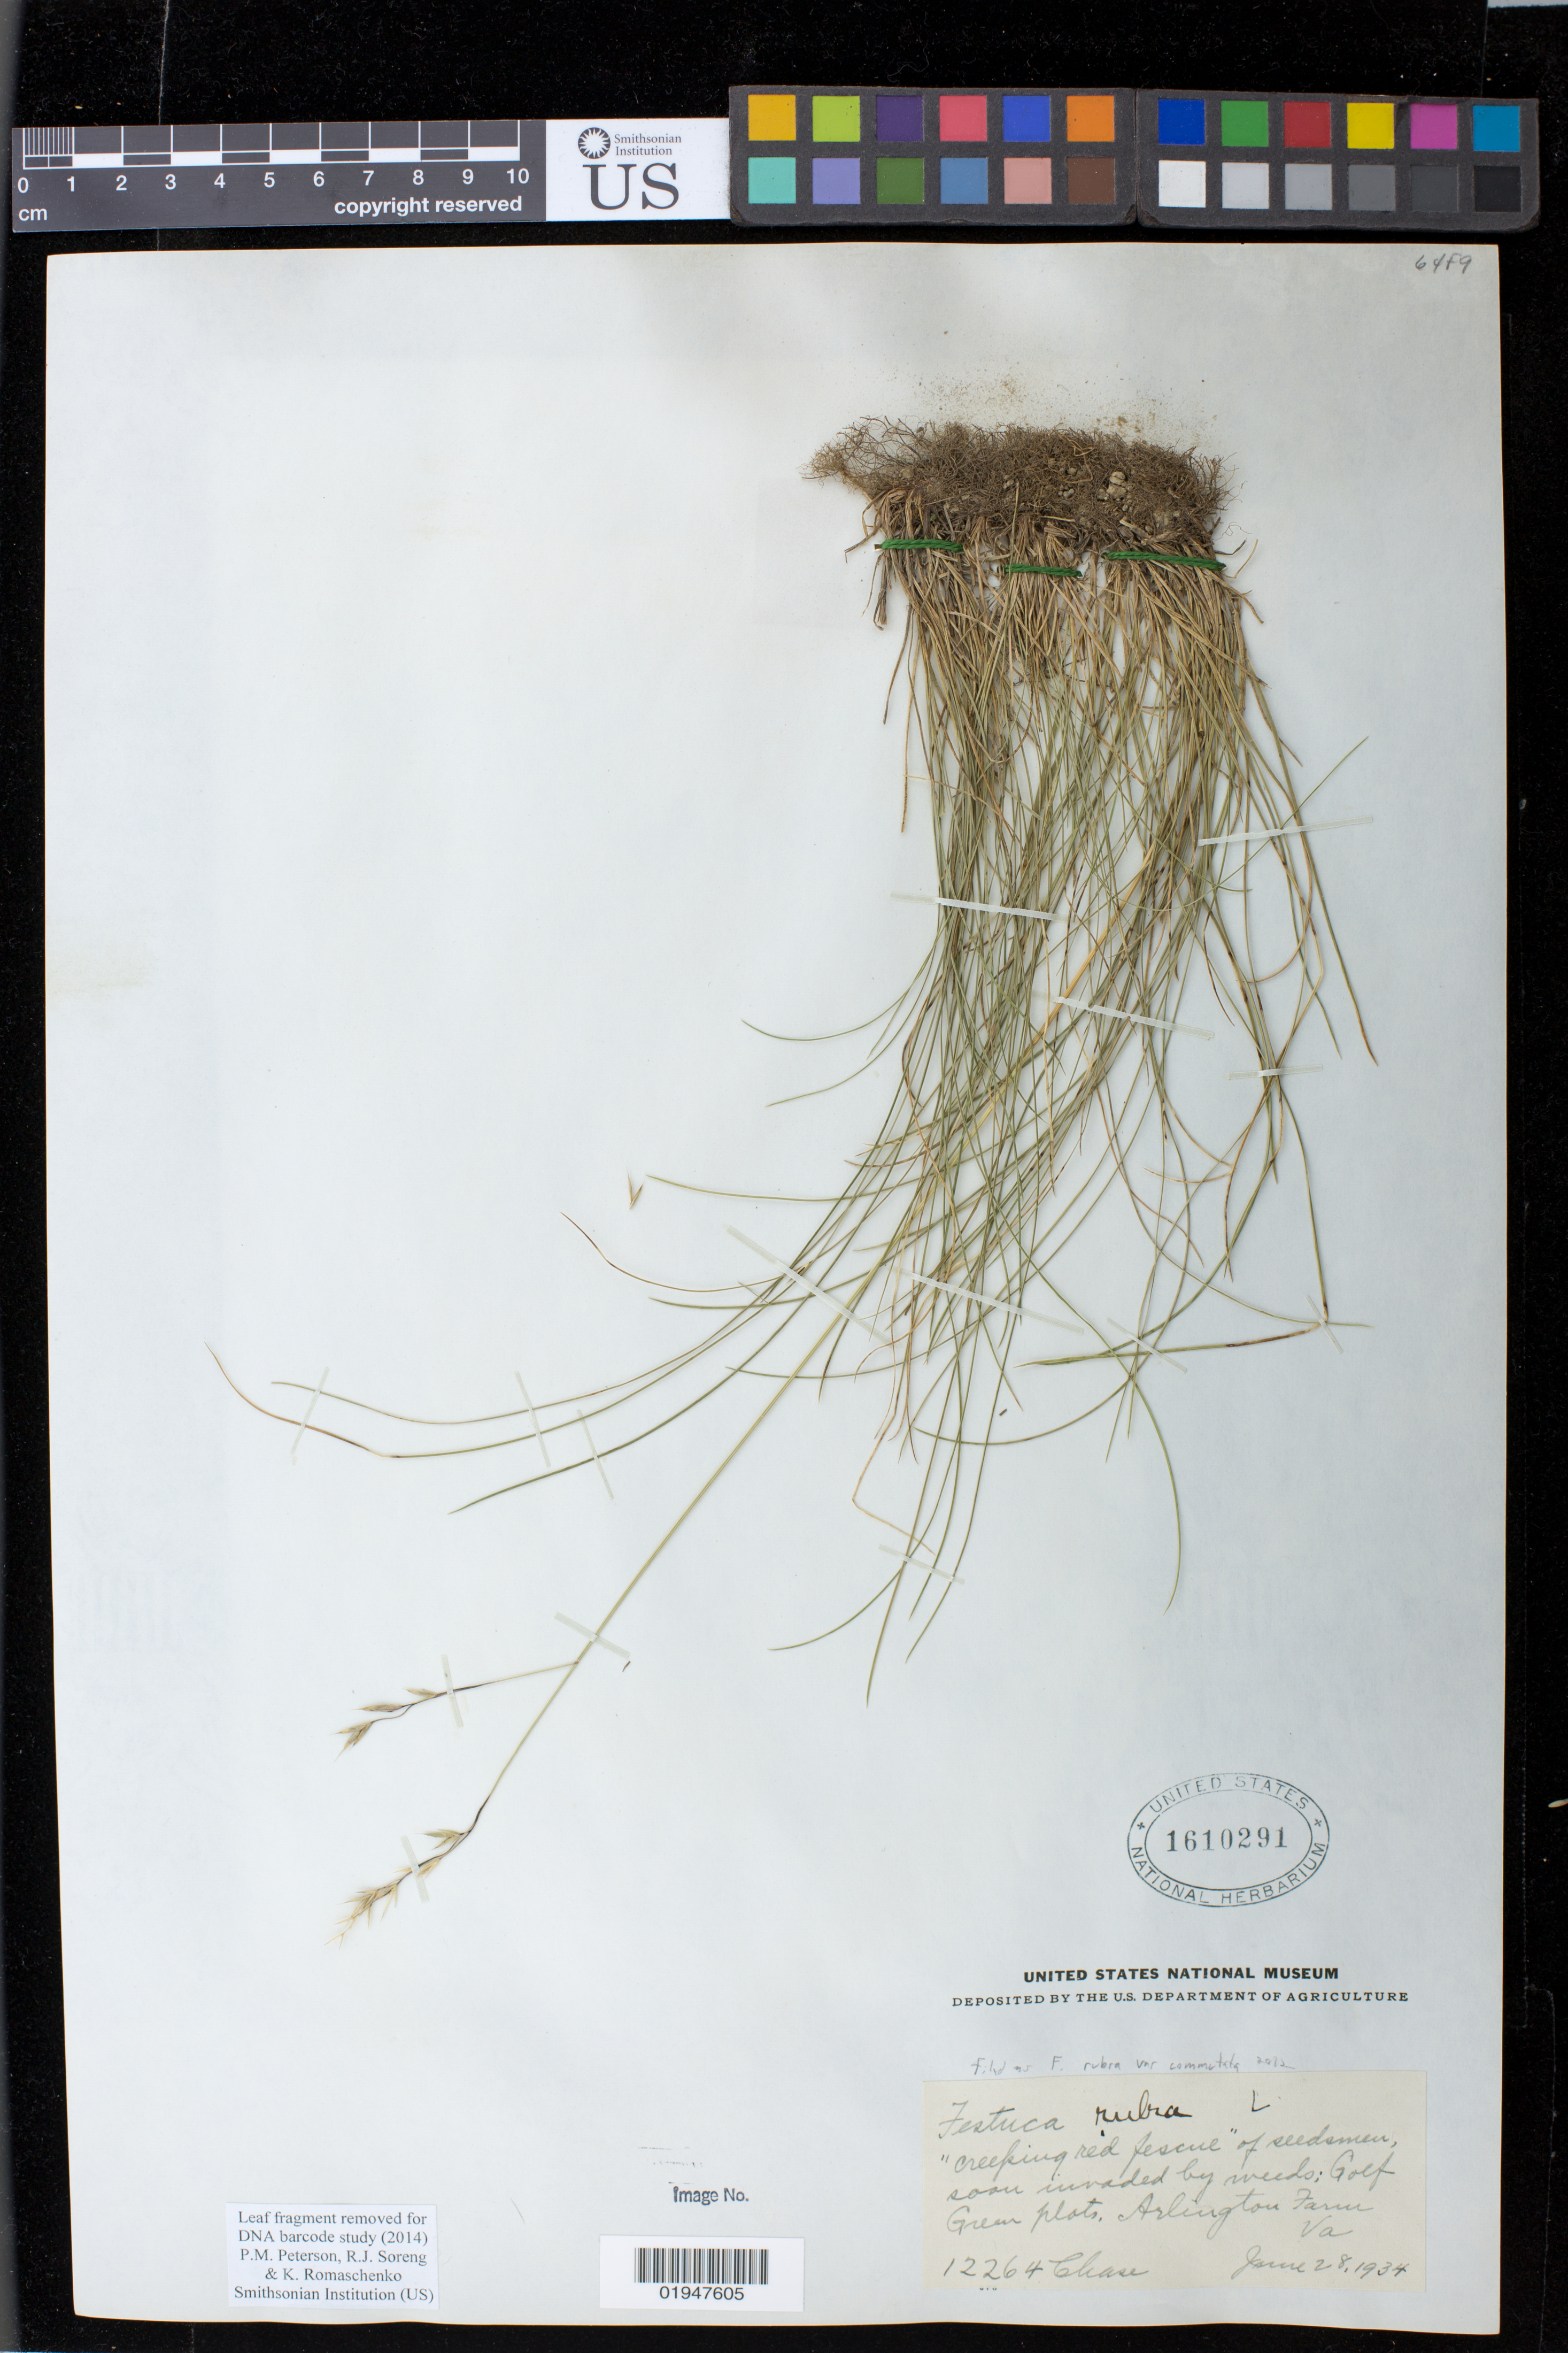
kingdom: Plantae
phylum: Tracheophyta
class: Liliopsida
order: Poales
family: Poaceae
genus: Festuca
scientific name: Festuca rubra var. commutata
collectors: Chase, --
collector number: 12264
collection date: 1934-06-28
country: United States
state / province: Virginia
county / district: Arlington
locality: Golf Green plots, Arlington Farms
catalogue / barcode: US 1610291